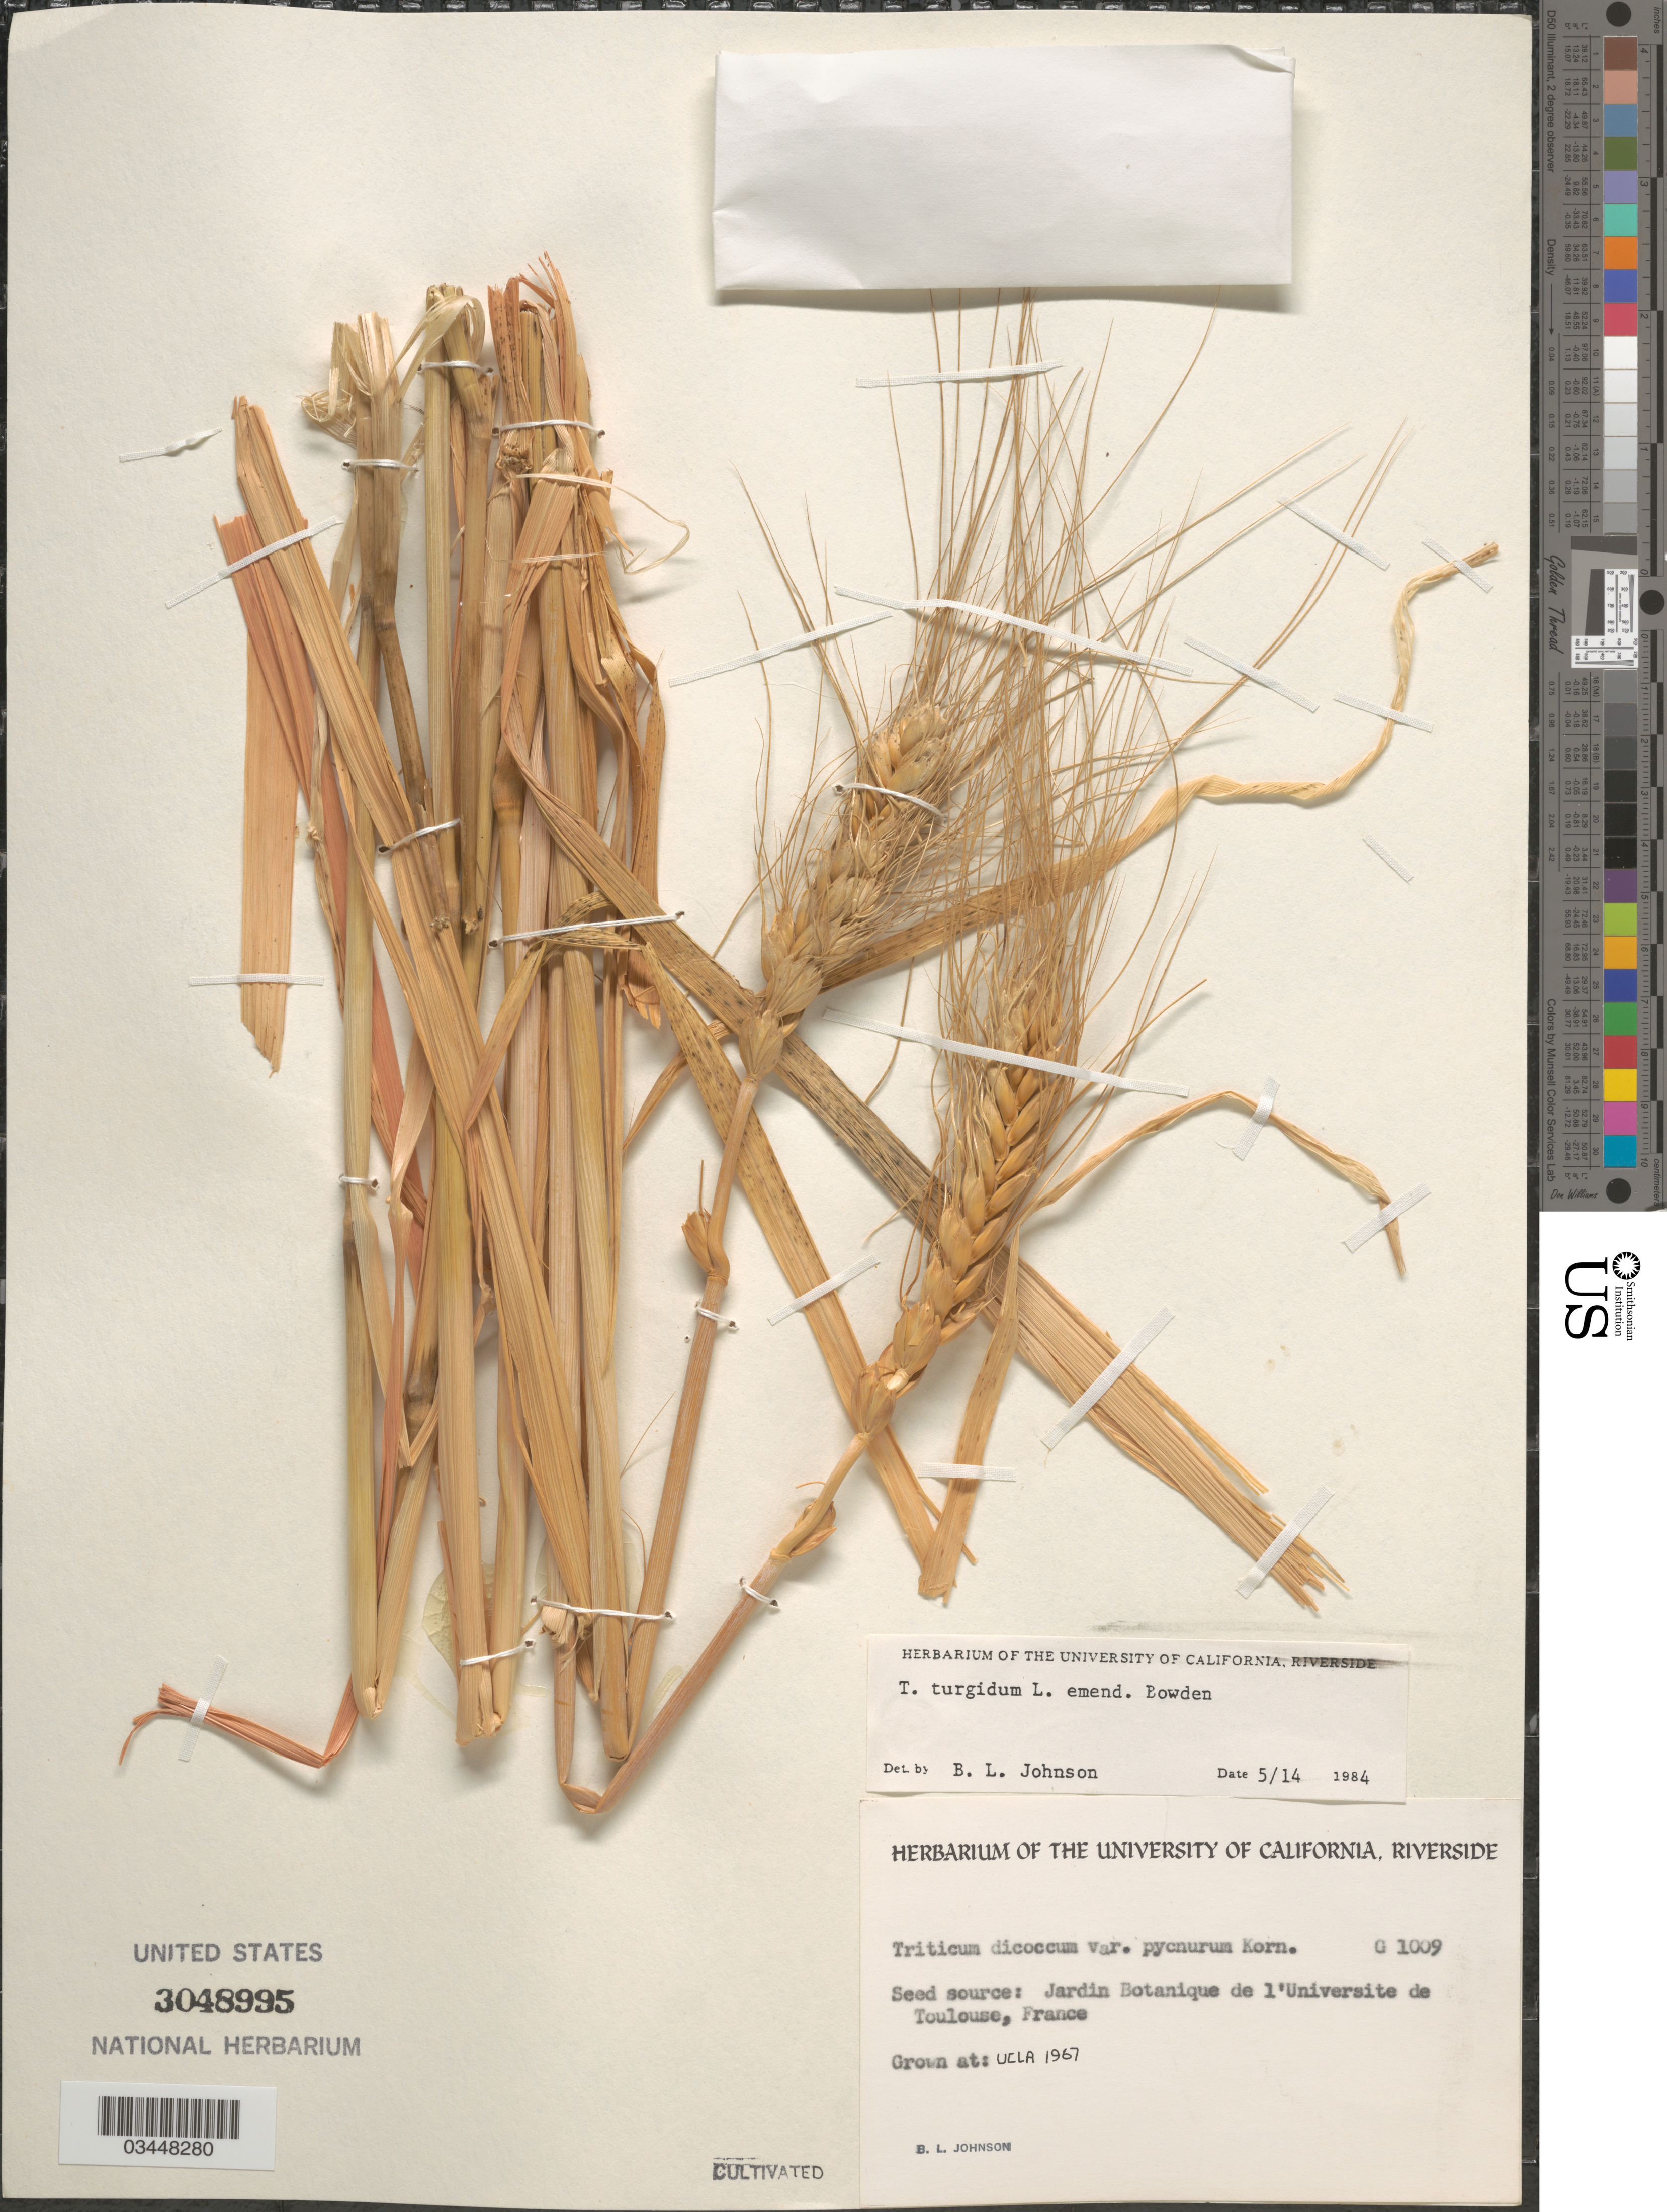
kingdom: Plantae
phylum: Tracheophyta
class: Liliopsida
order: Poales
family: Poaceae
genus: Triticum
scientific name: Triticum turgidum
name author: L.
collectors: B. Johnson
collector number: G1009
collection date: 1967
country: United States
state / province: California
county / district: Los Angeles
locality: UCLA.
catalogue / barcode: US 3048995